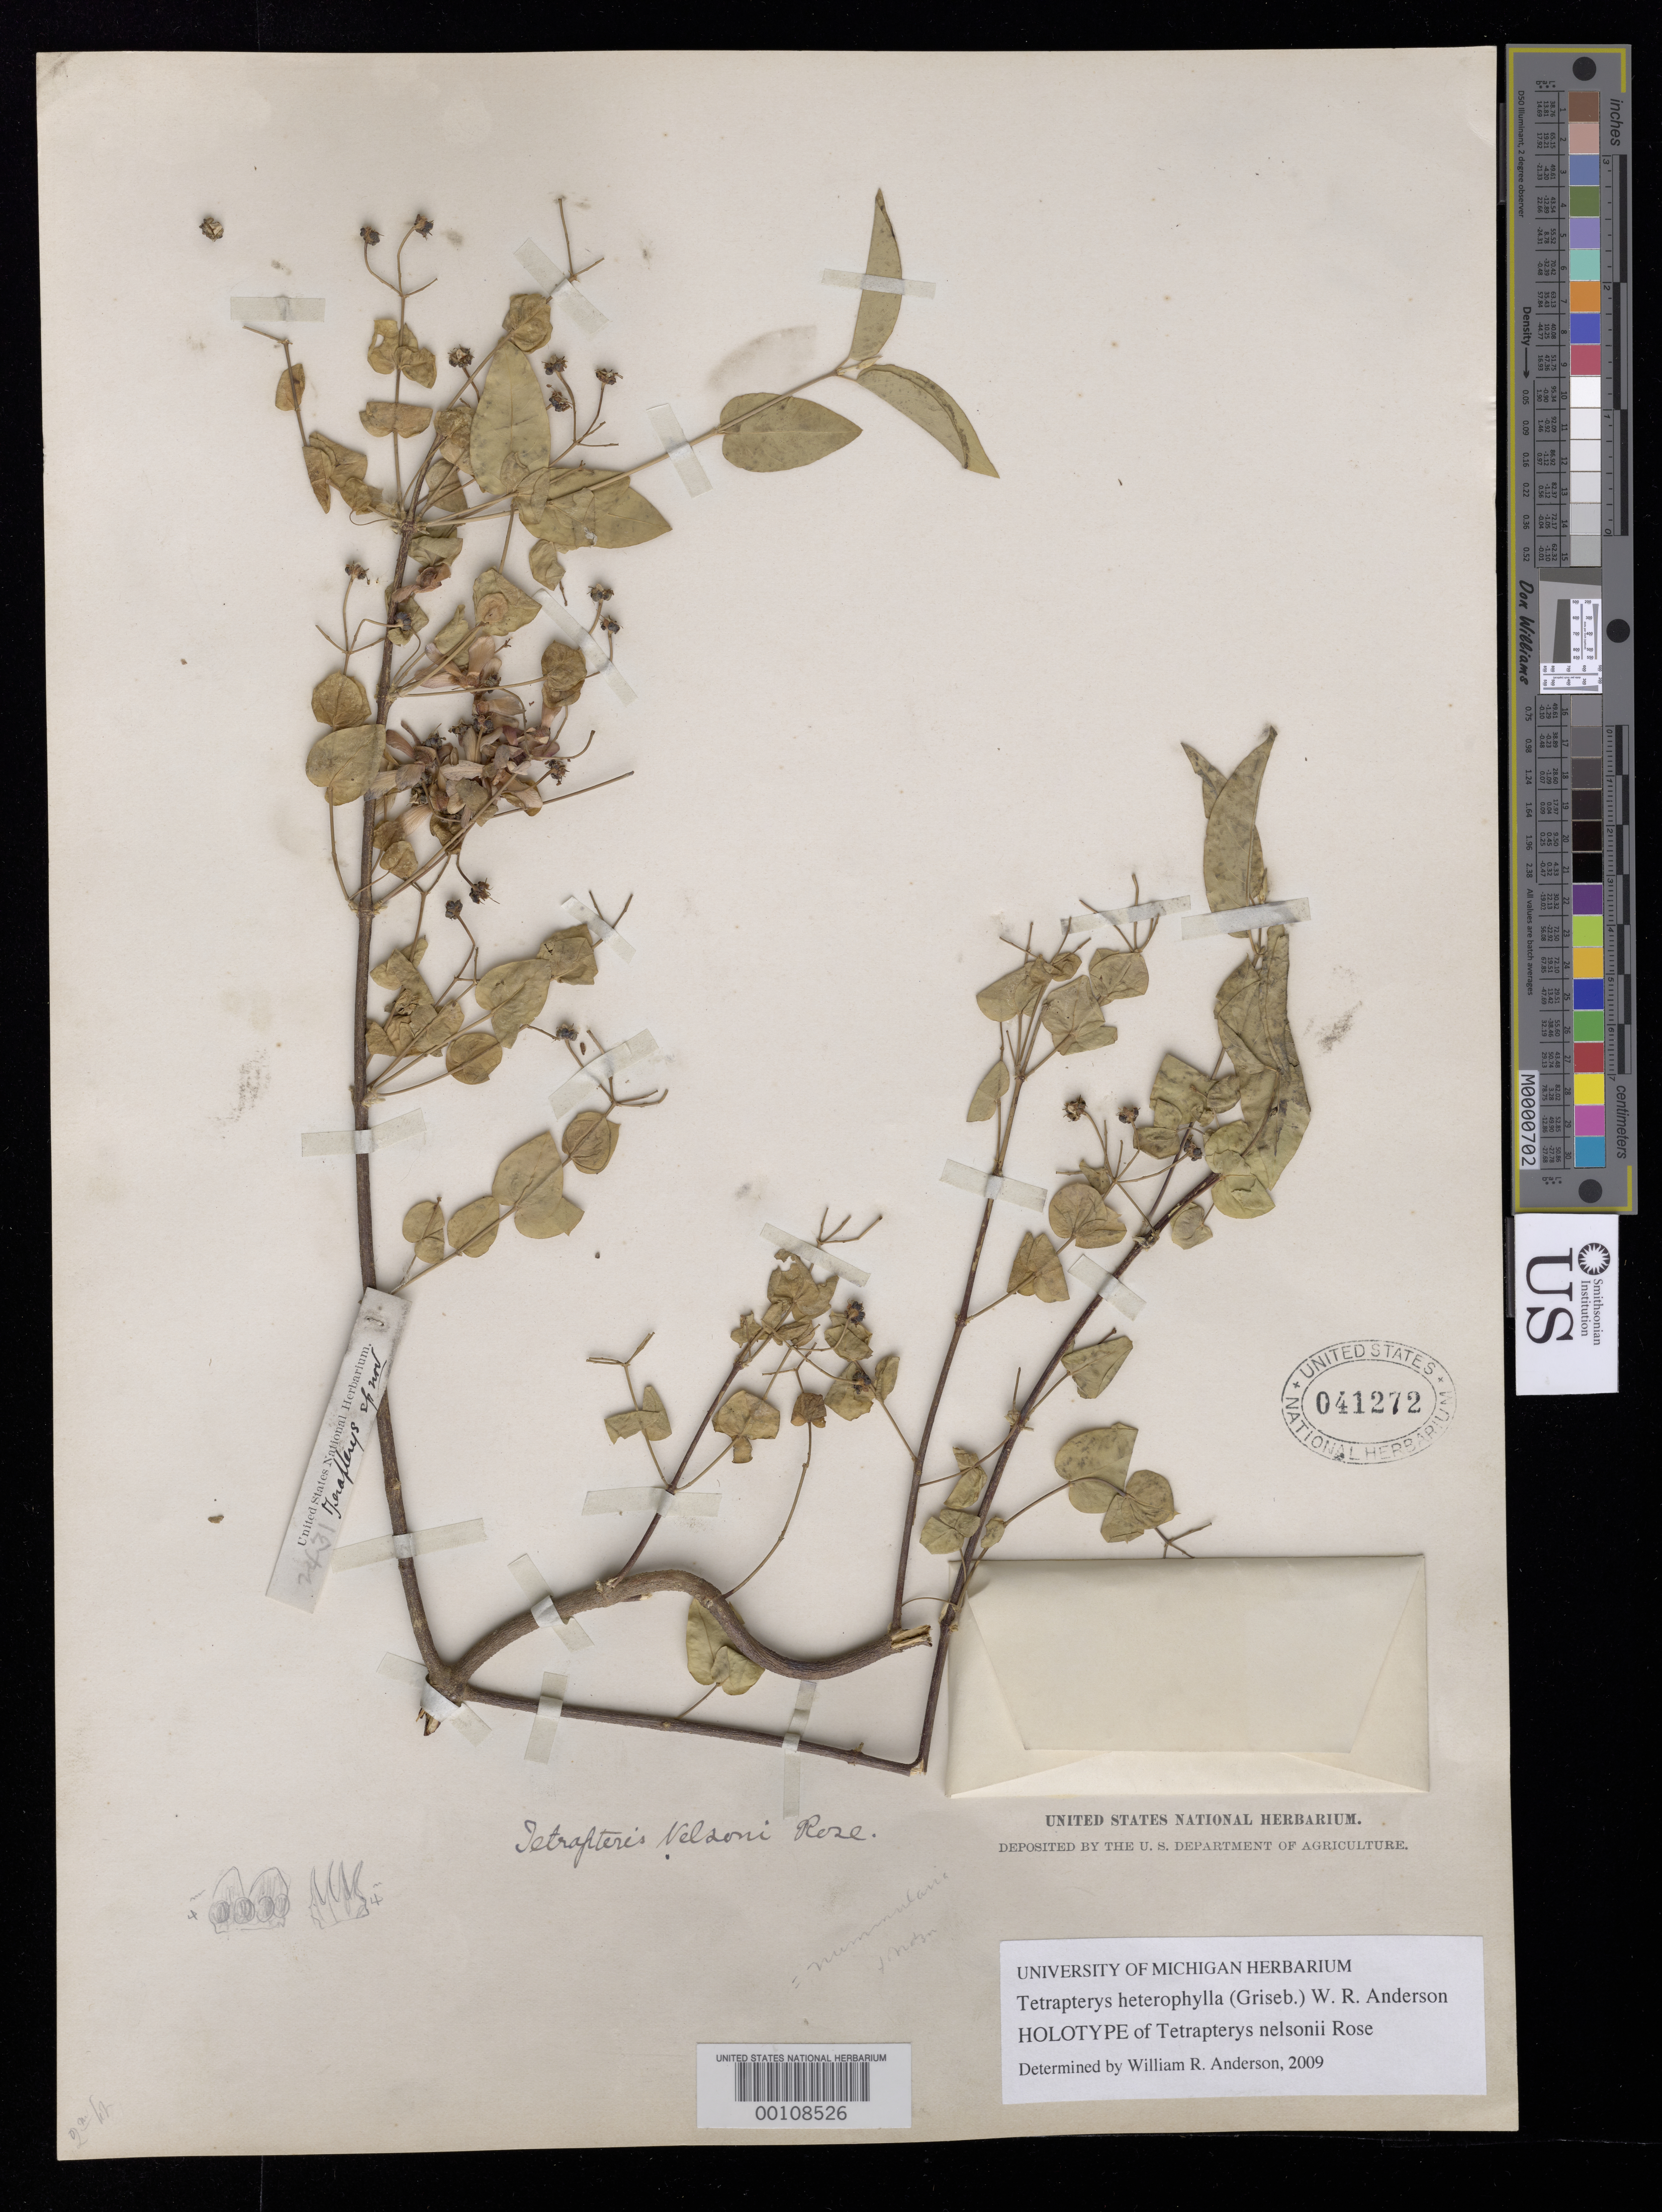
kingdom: Plantae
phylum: Tracheophyta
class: Magnoliopsida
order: Malpighiales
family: Malpighiaceae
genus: Tetrapterys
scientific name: Tetrapterys nelsonii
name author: Rose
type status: Holotype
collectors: E. W. Nelson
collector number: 2431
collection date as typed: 05 Mar 1895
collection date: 1895-03-05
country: Mexico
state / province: Oaxaca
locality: Between Napala and Mixistepec.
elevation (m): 804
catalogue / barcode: US 41272